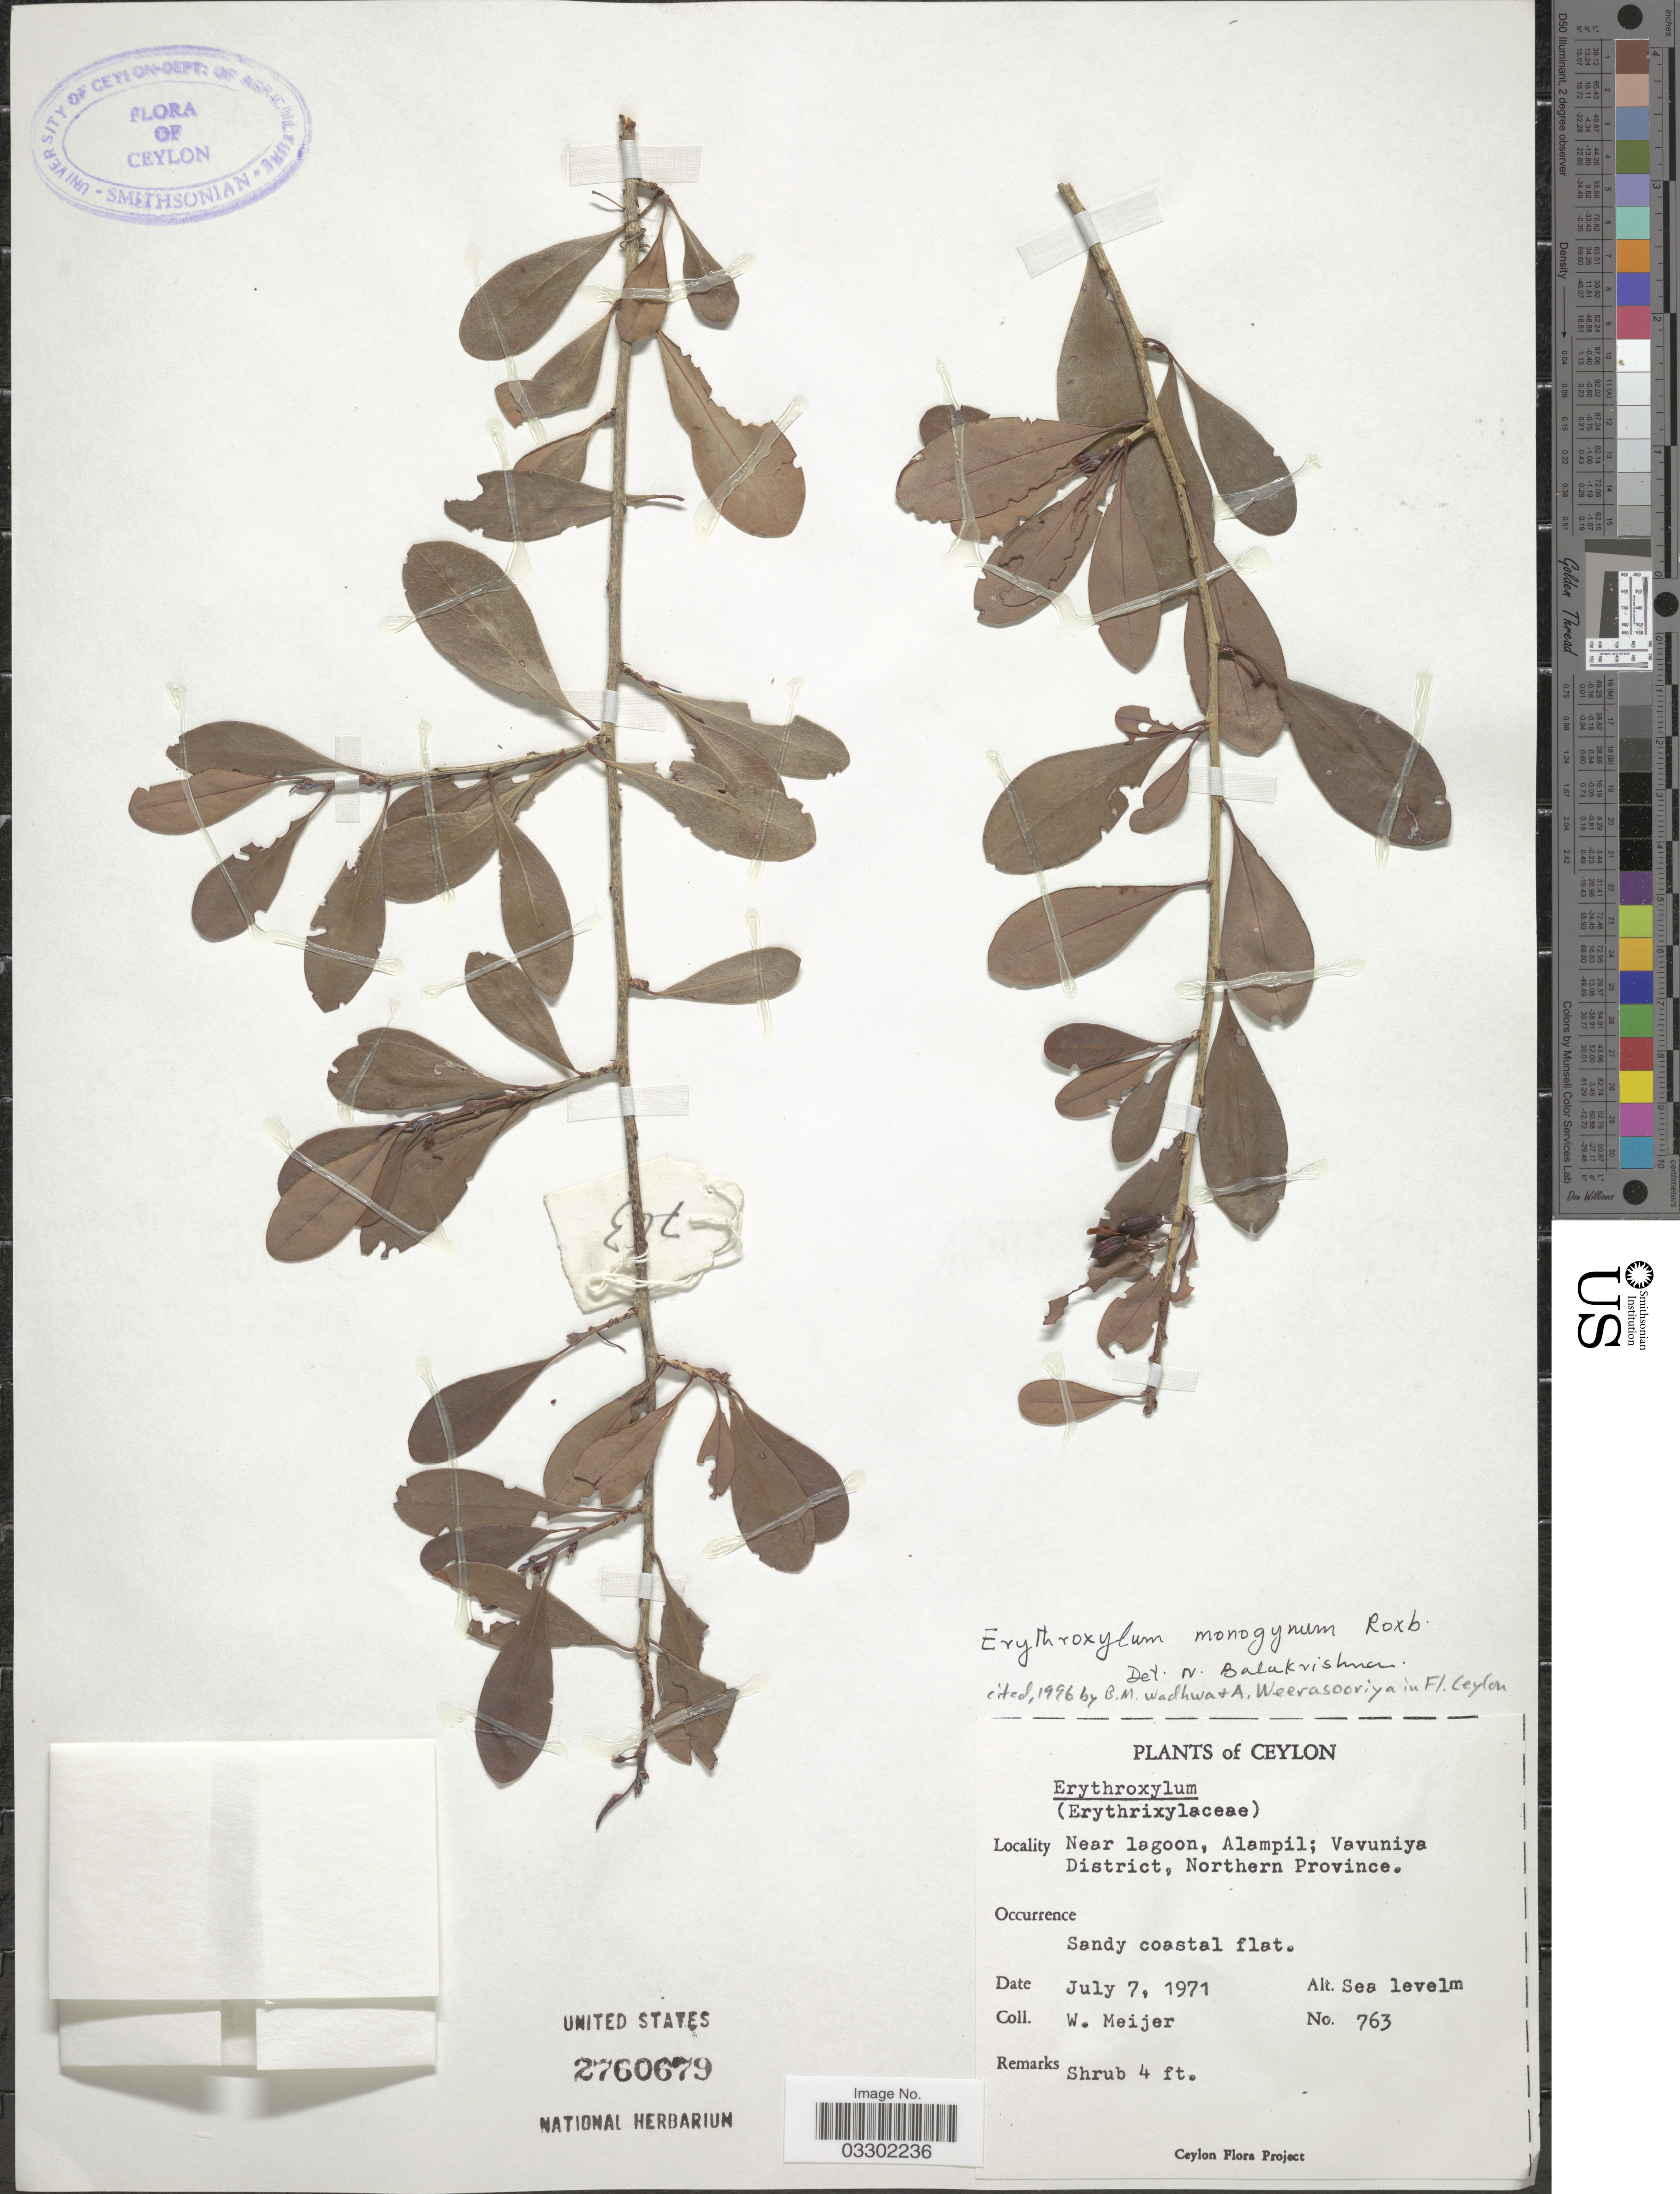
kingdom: Plantae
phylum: Tracheophyta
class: Magnoliopsida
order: Malpighiales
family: Erythroxylaceae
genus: Erythroxylum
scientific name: Erythroxylum monogynum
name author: Roxb.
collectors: W. Meijer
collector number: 763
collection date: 1971-07-07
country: Sri Lanka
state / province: Northern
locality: Ceylon, Near lagoon, Alampil; Vavuniya District.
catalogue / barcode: US 2760679